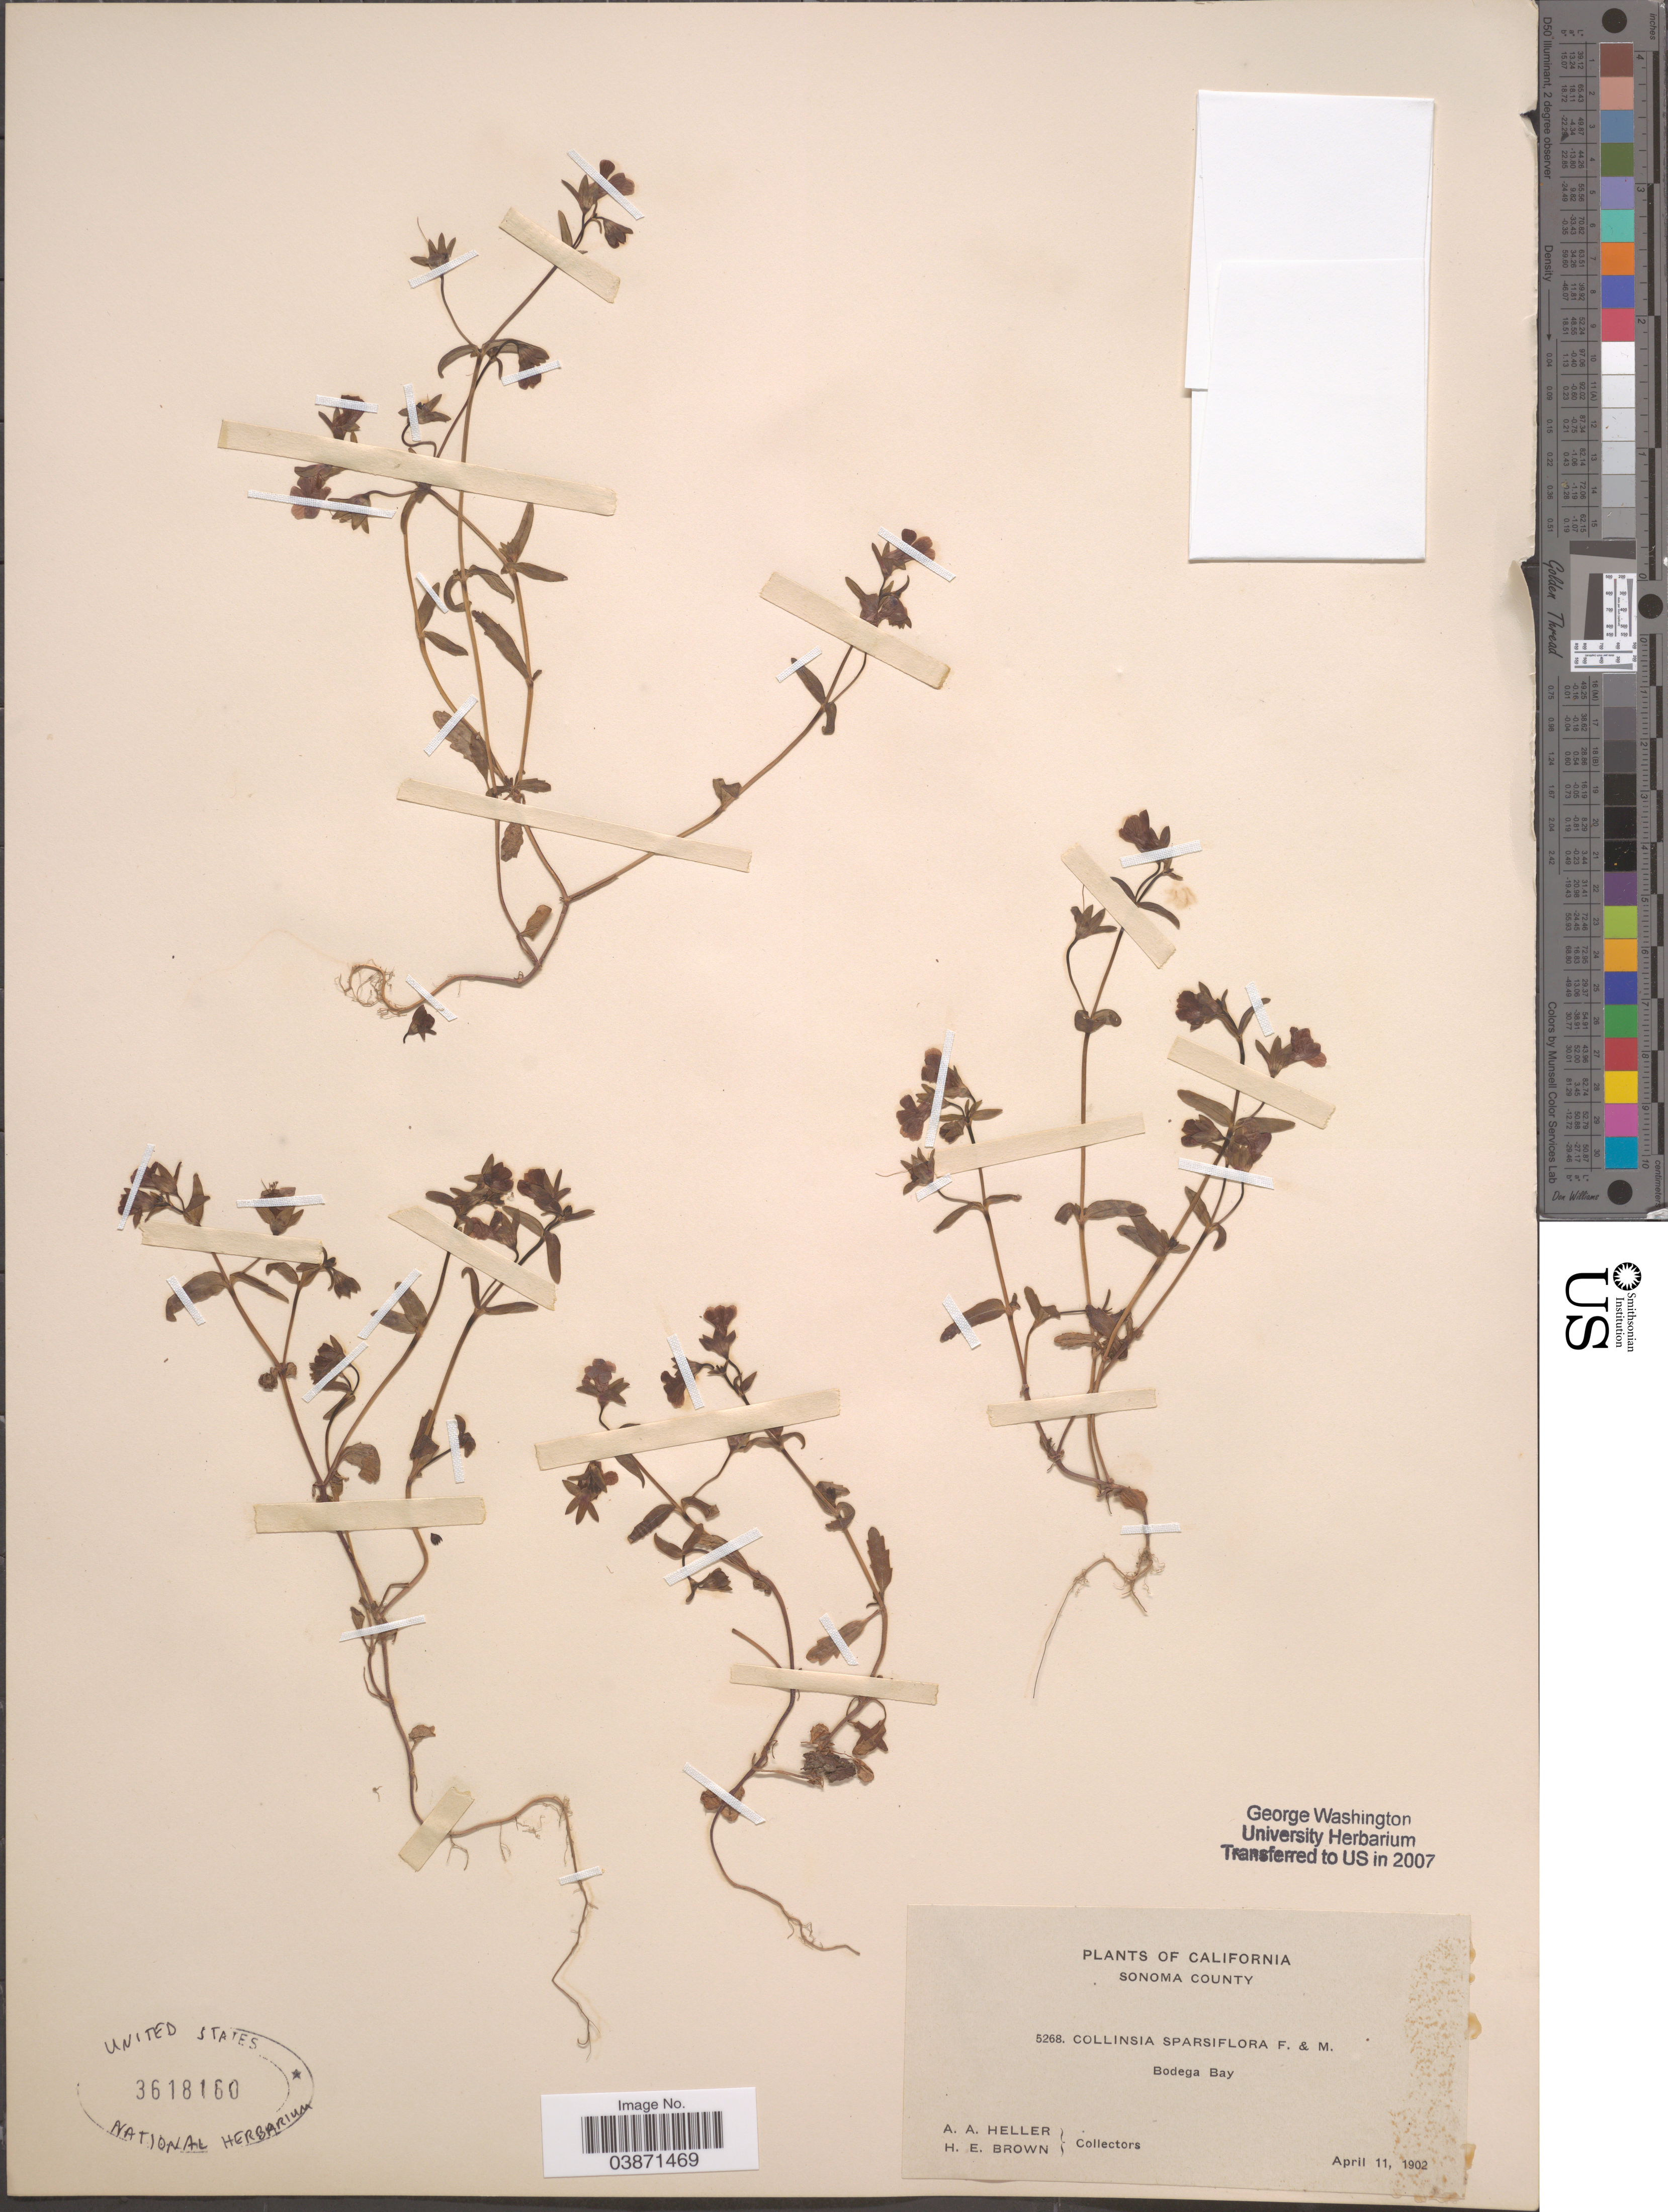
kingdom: Plantae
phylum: Tracheophyta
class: Magnoliopsida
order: Lamiales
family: Plantaginaceae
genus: Collinsia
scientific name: Collinsia sparsiflora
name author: Fisch. & C.A. Mey.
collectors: A. A. Heller & H. E. Brown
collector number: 5268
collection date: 1902-04-11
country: United States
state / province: California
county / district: Sonoma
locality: Sonoma County. Bodega Bay.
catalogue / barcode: US 3618160